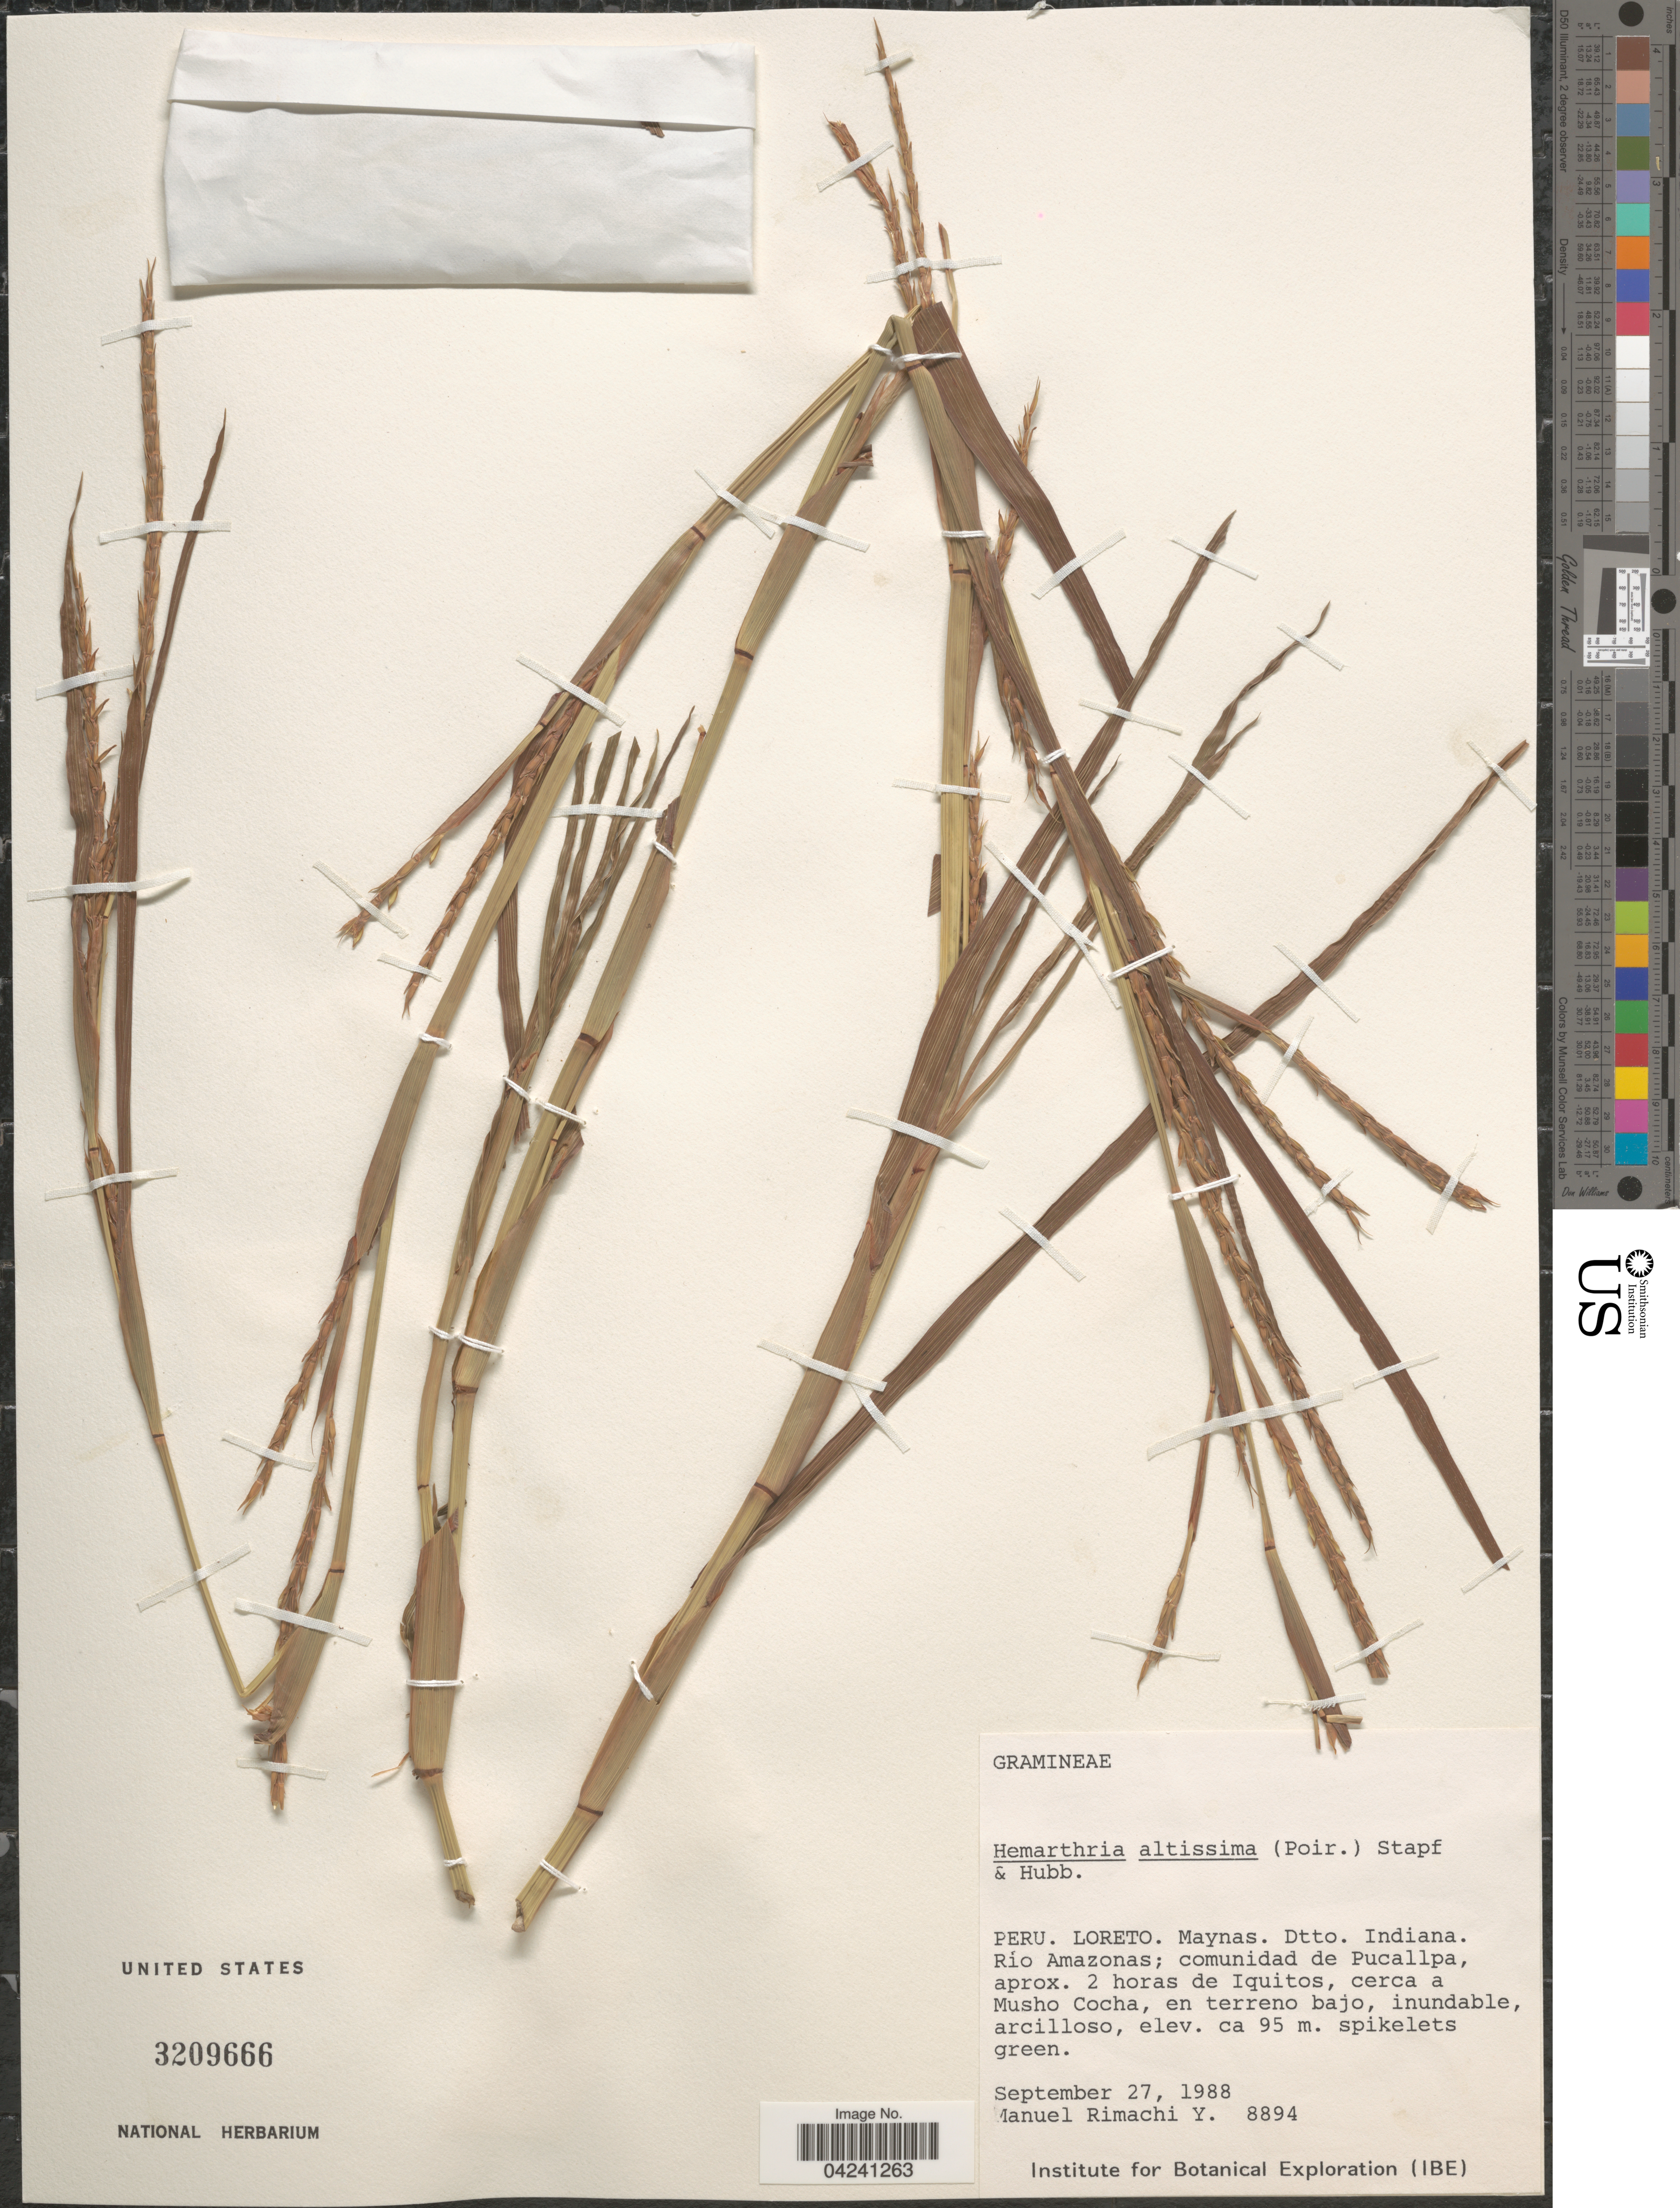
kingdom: Plantae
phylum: Tracheophyta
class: Liliopsida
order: Poales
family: Poaceae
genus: Hemarthria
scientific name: Hemarthria altissima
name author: (Poir.) Stapf & C. E. Hubb.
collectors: M. Rimachi Y.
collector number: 8894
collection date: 1988-09-27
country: Peru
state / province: Loreto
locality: Maynas. Dtto. Indiana. Río Amazonas; comunidad de Pucallpa, aprox. 2 horas de Iquitos, cerca a Musho Cocha. Institute for Botanical Exploration (IBE).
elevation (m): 95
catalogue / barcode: US 3209666